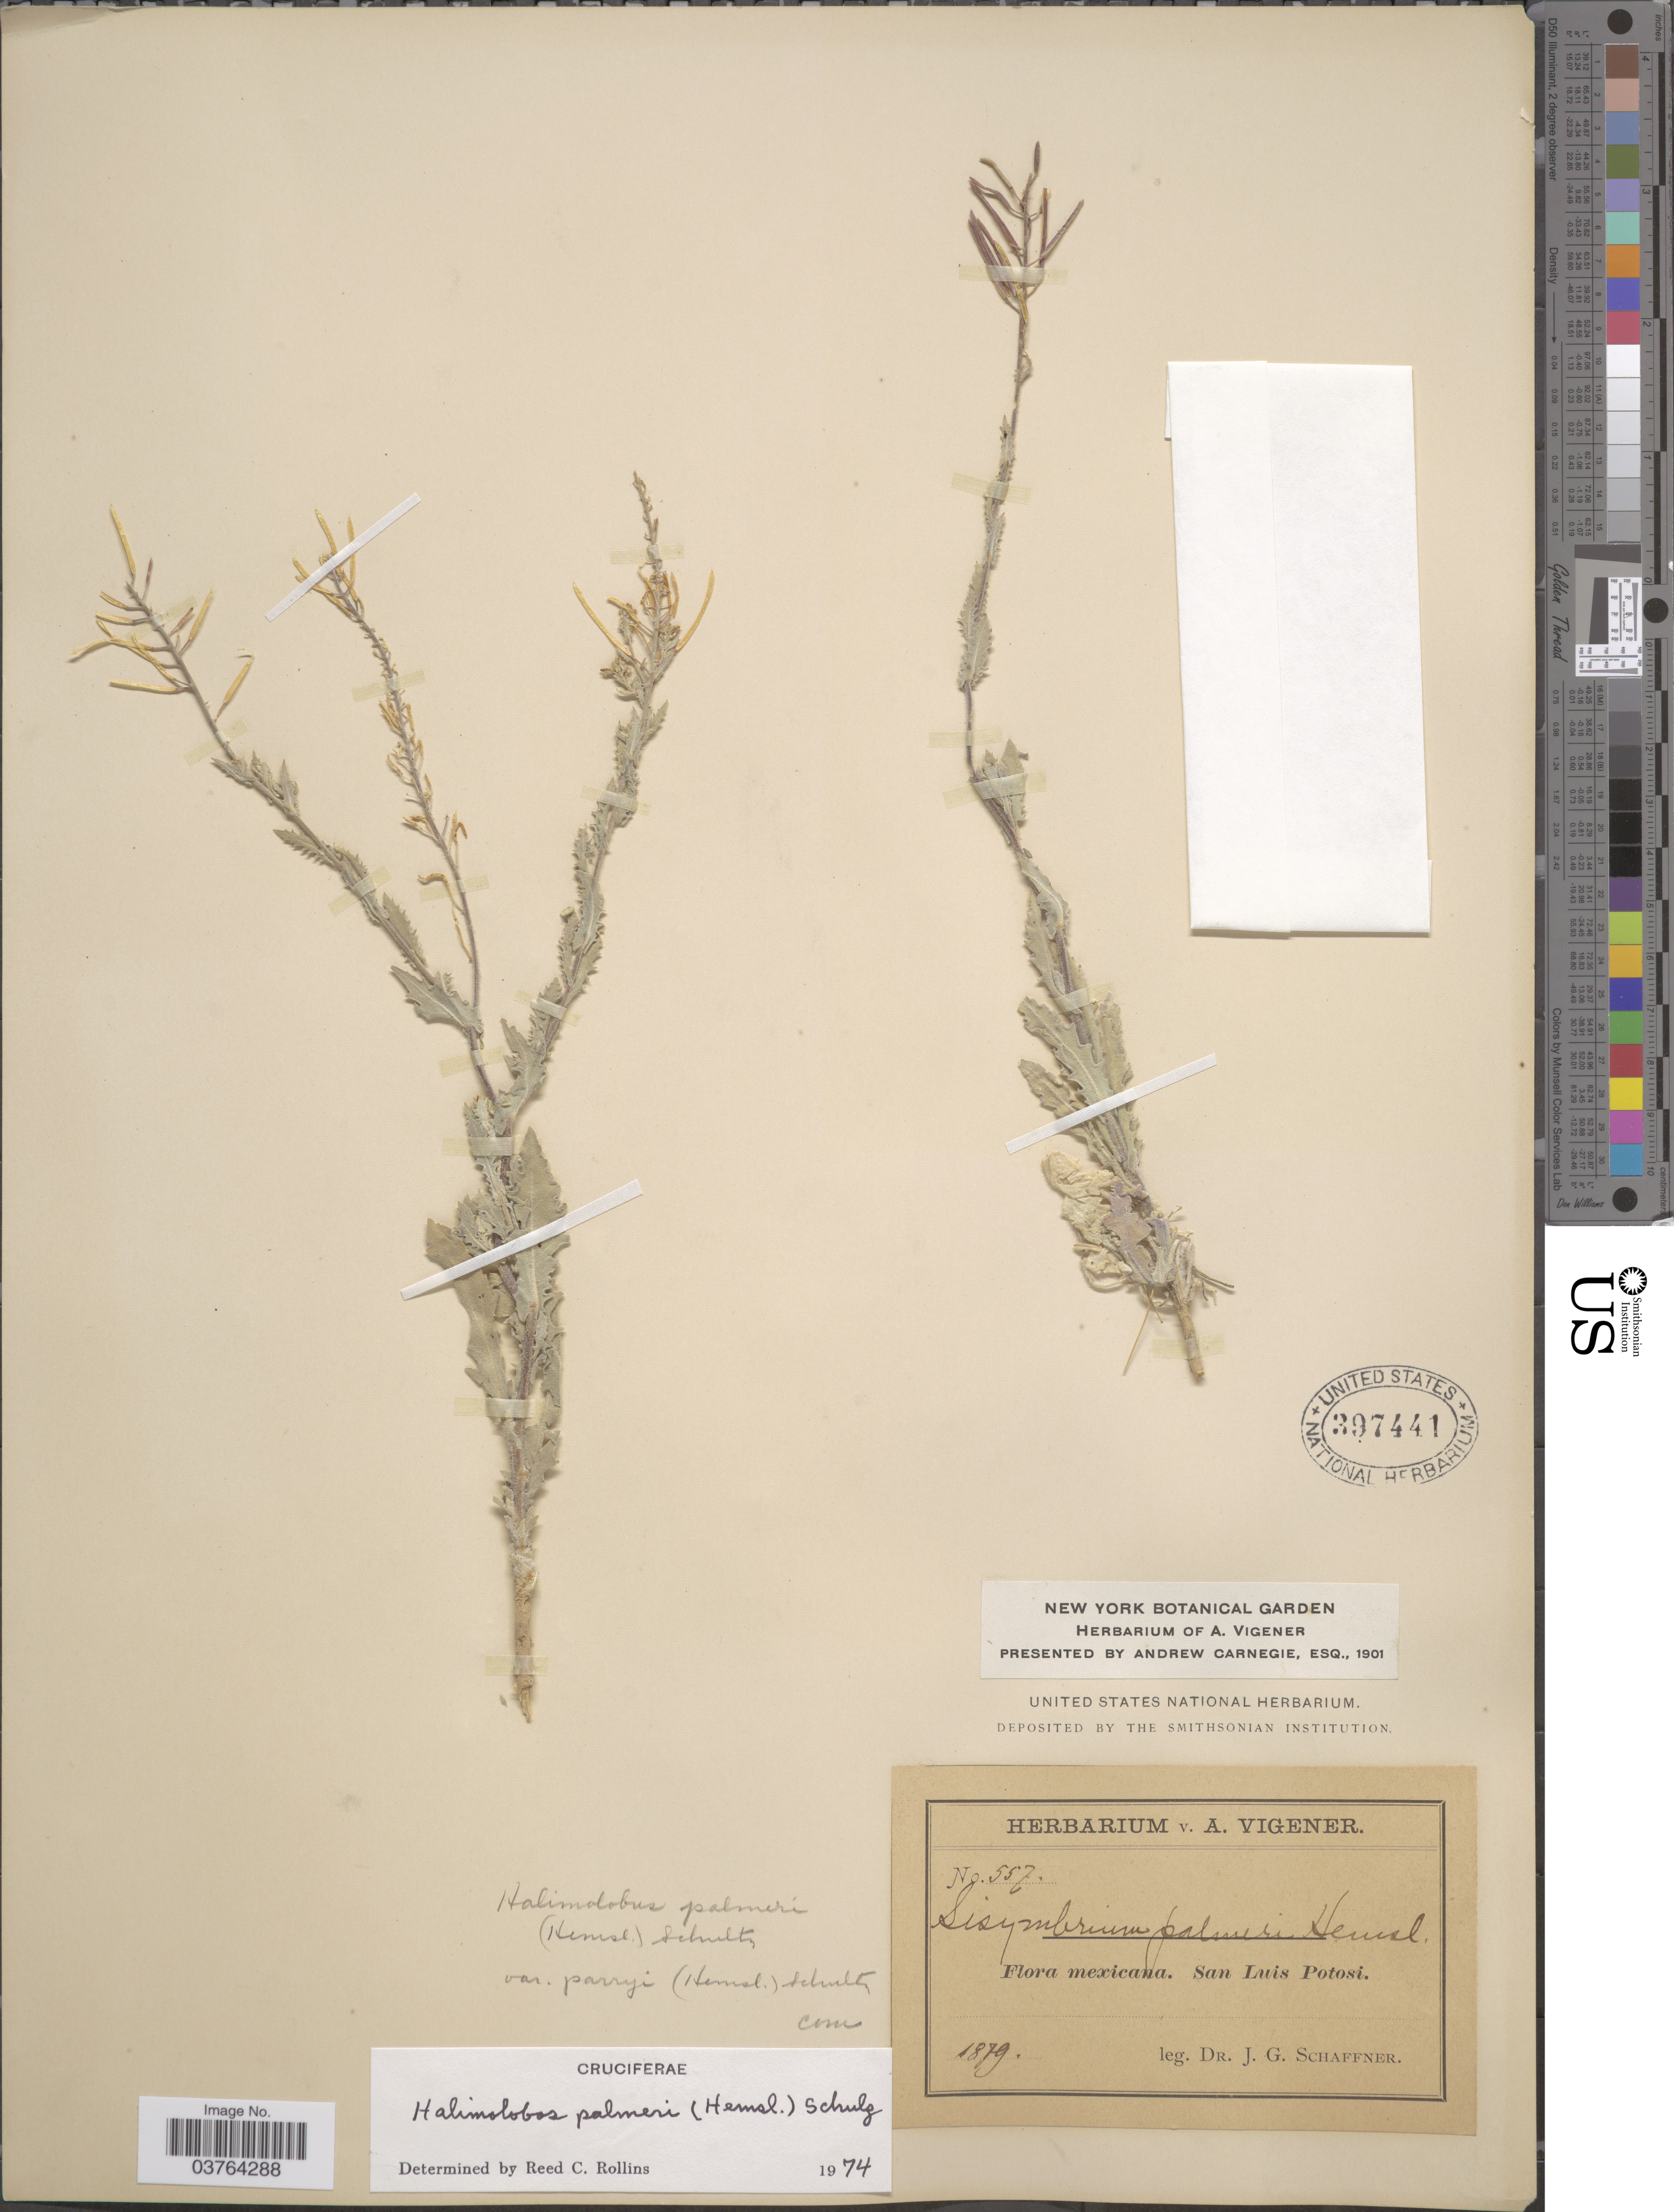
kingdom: Plantae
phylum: Tracheophyta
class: Magnoliopsida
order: Brassicales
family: Brassicaceae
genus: Halimolobos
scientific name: Halimolobos palmeri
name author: (Hemsl.) O.E. Schulz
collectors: J. G. Schaffner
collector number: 557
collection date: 1879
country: Mexico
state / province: San Luis Potosí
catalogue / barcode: US 397441